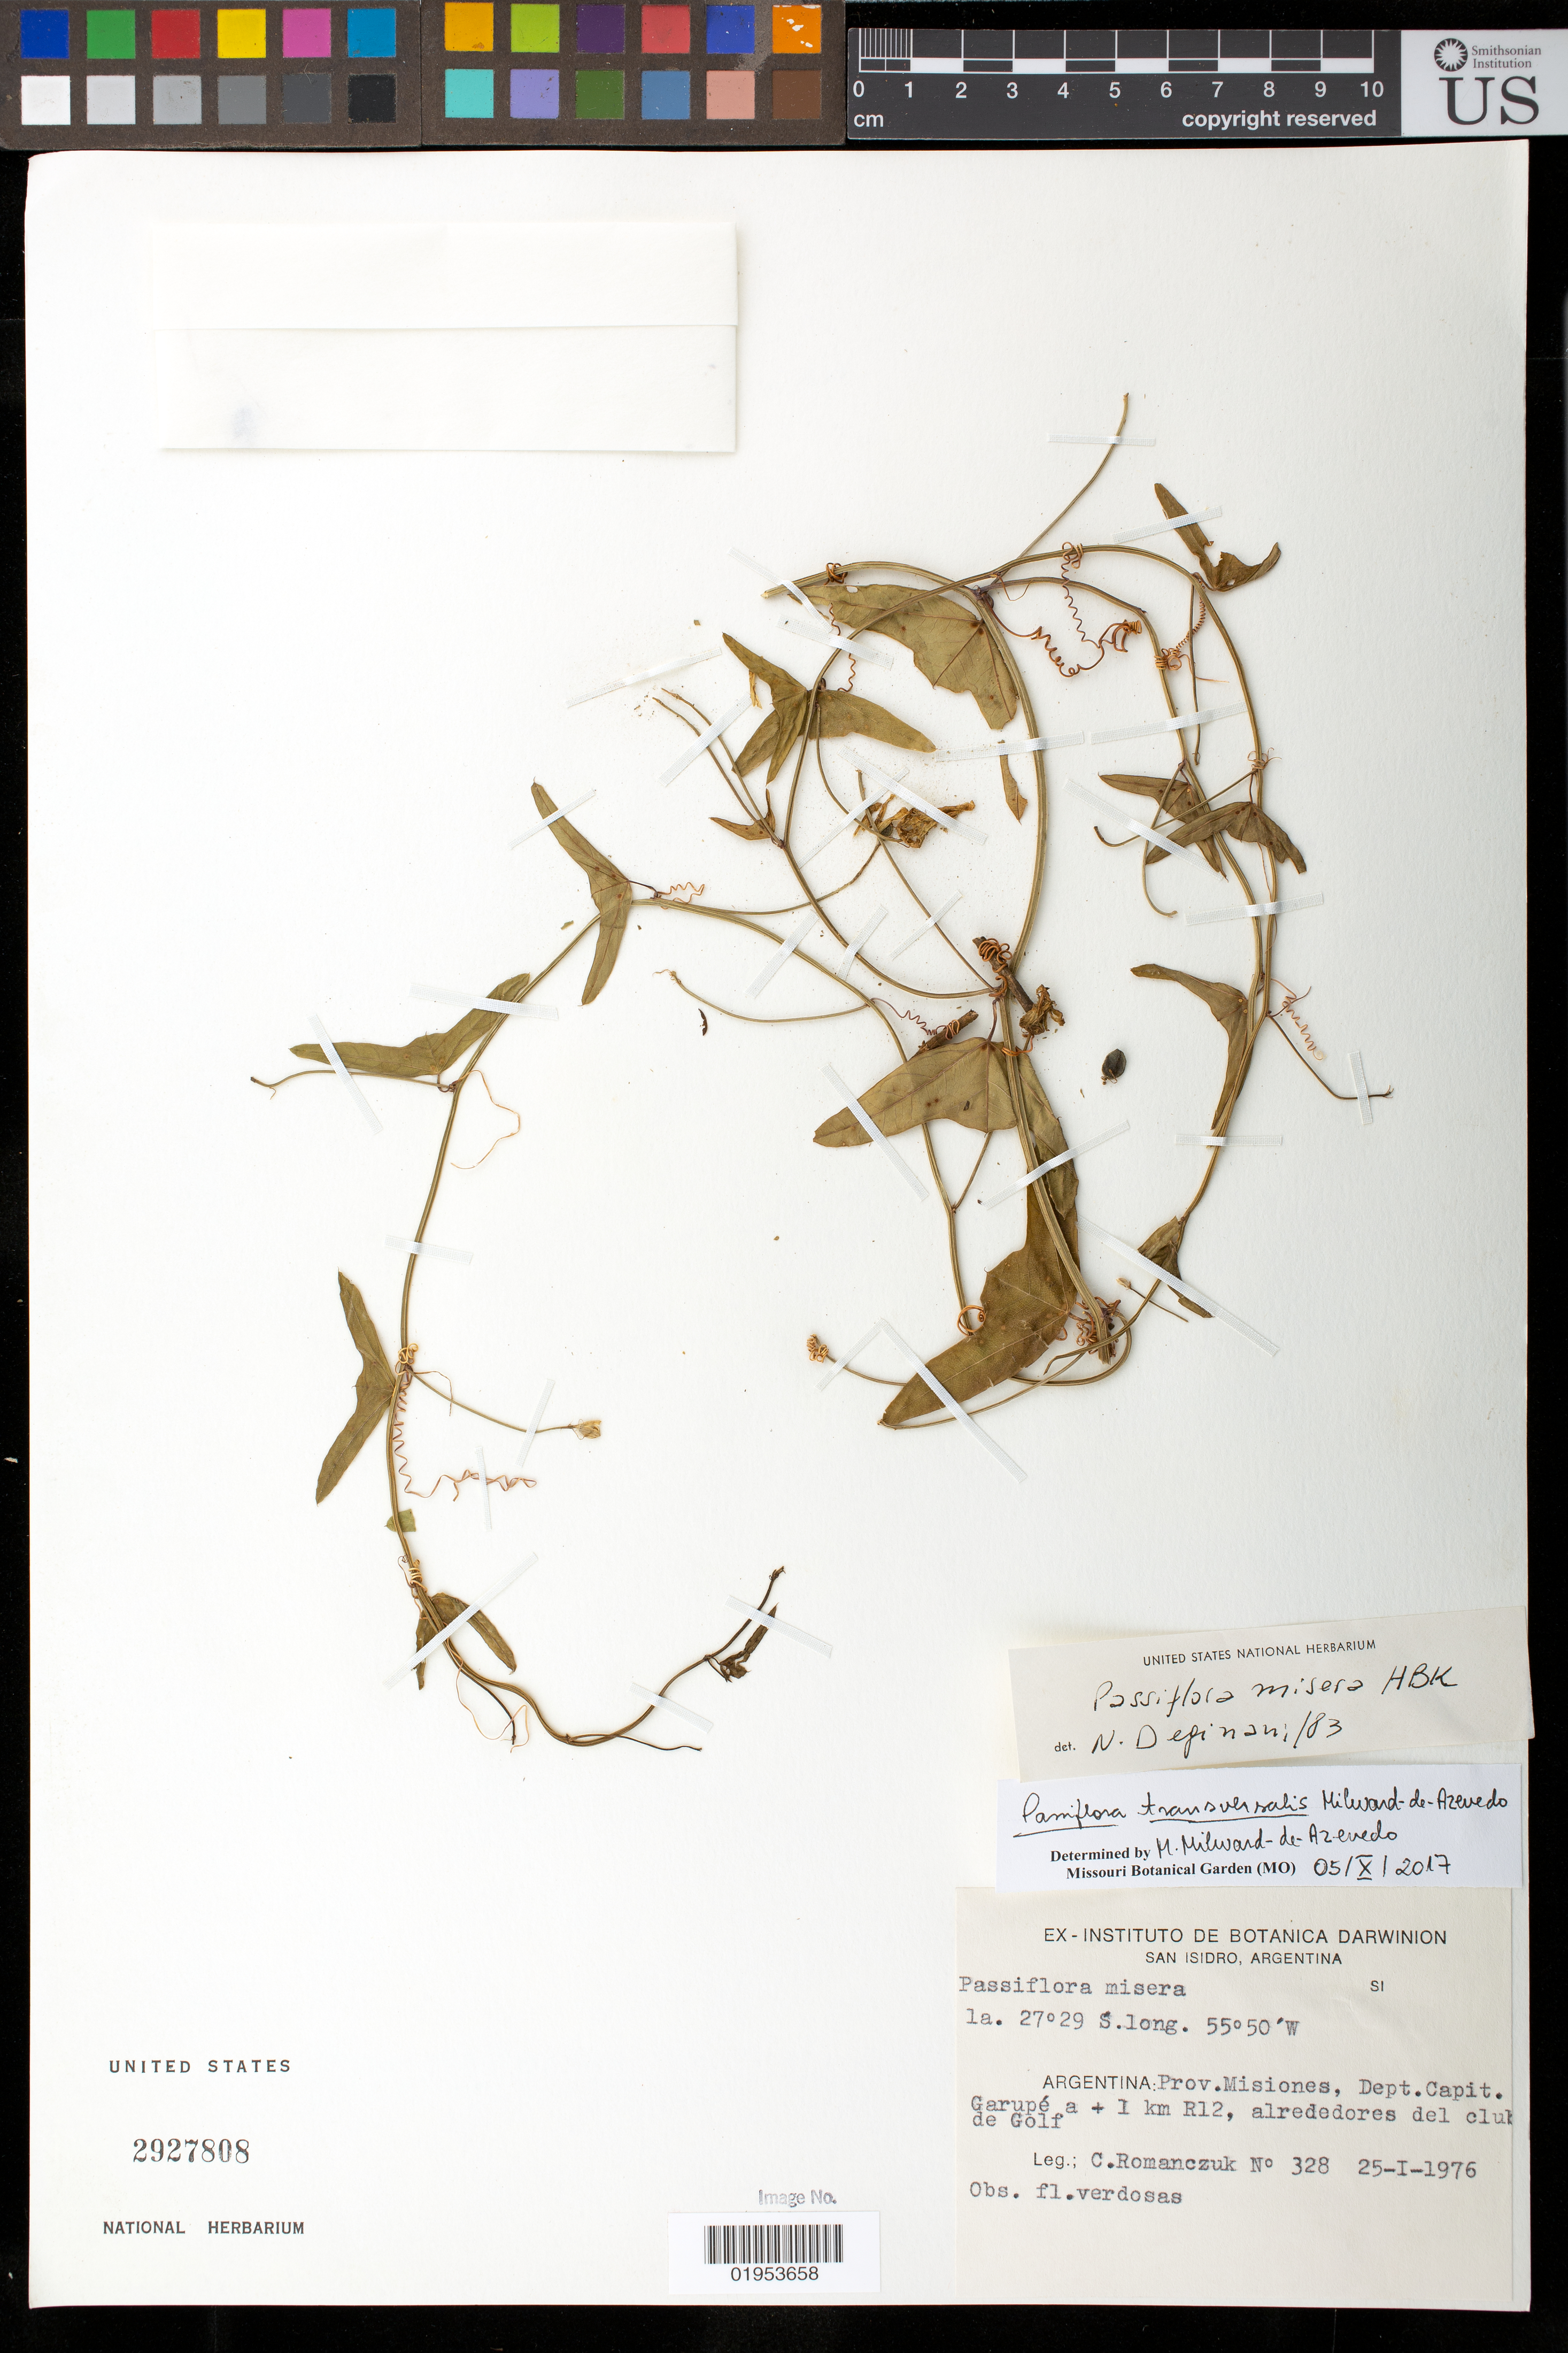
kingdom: Plantae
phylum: Tracheophyta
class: Magnoliopsida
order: Malpighiales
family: Passifloraceae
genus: Passiflora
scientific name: Passiflora transversalis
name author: Azevedo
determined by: Azevedo, M. A. Milward de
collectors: C. Romanczuk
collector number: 328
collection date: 1976-01-25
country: Argentina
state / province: Misiones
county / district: Capital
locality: Garupá at + 1 km R12, surroundings of the golf club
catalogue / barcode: US 2927808